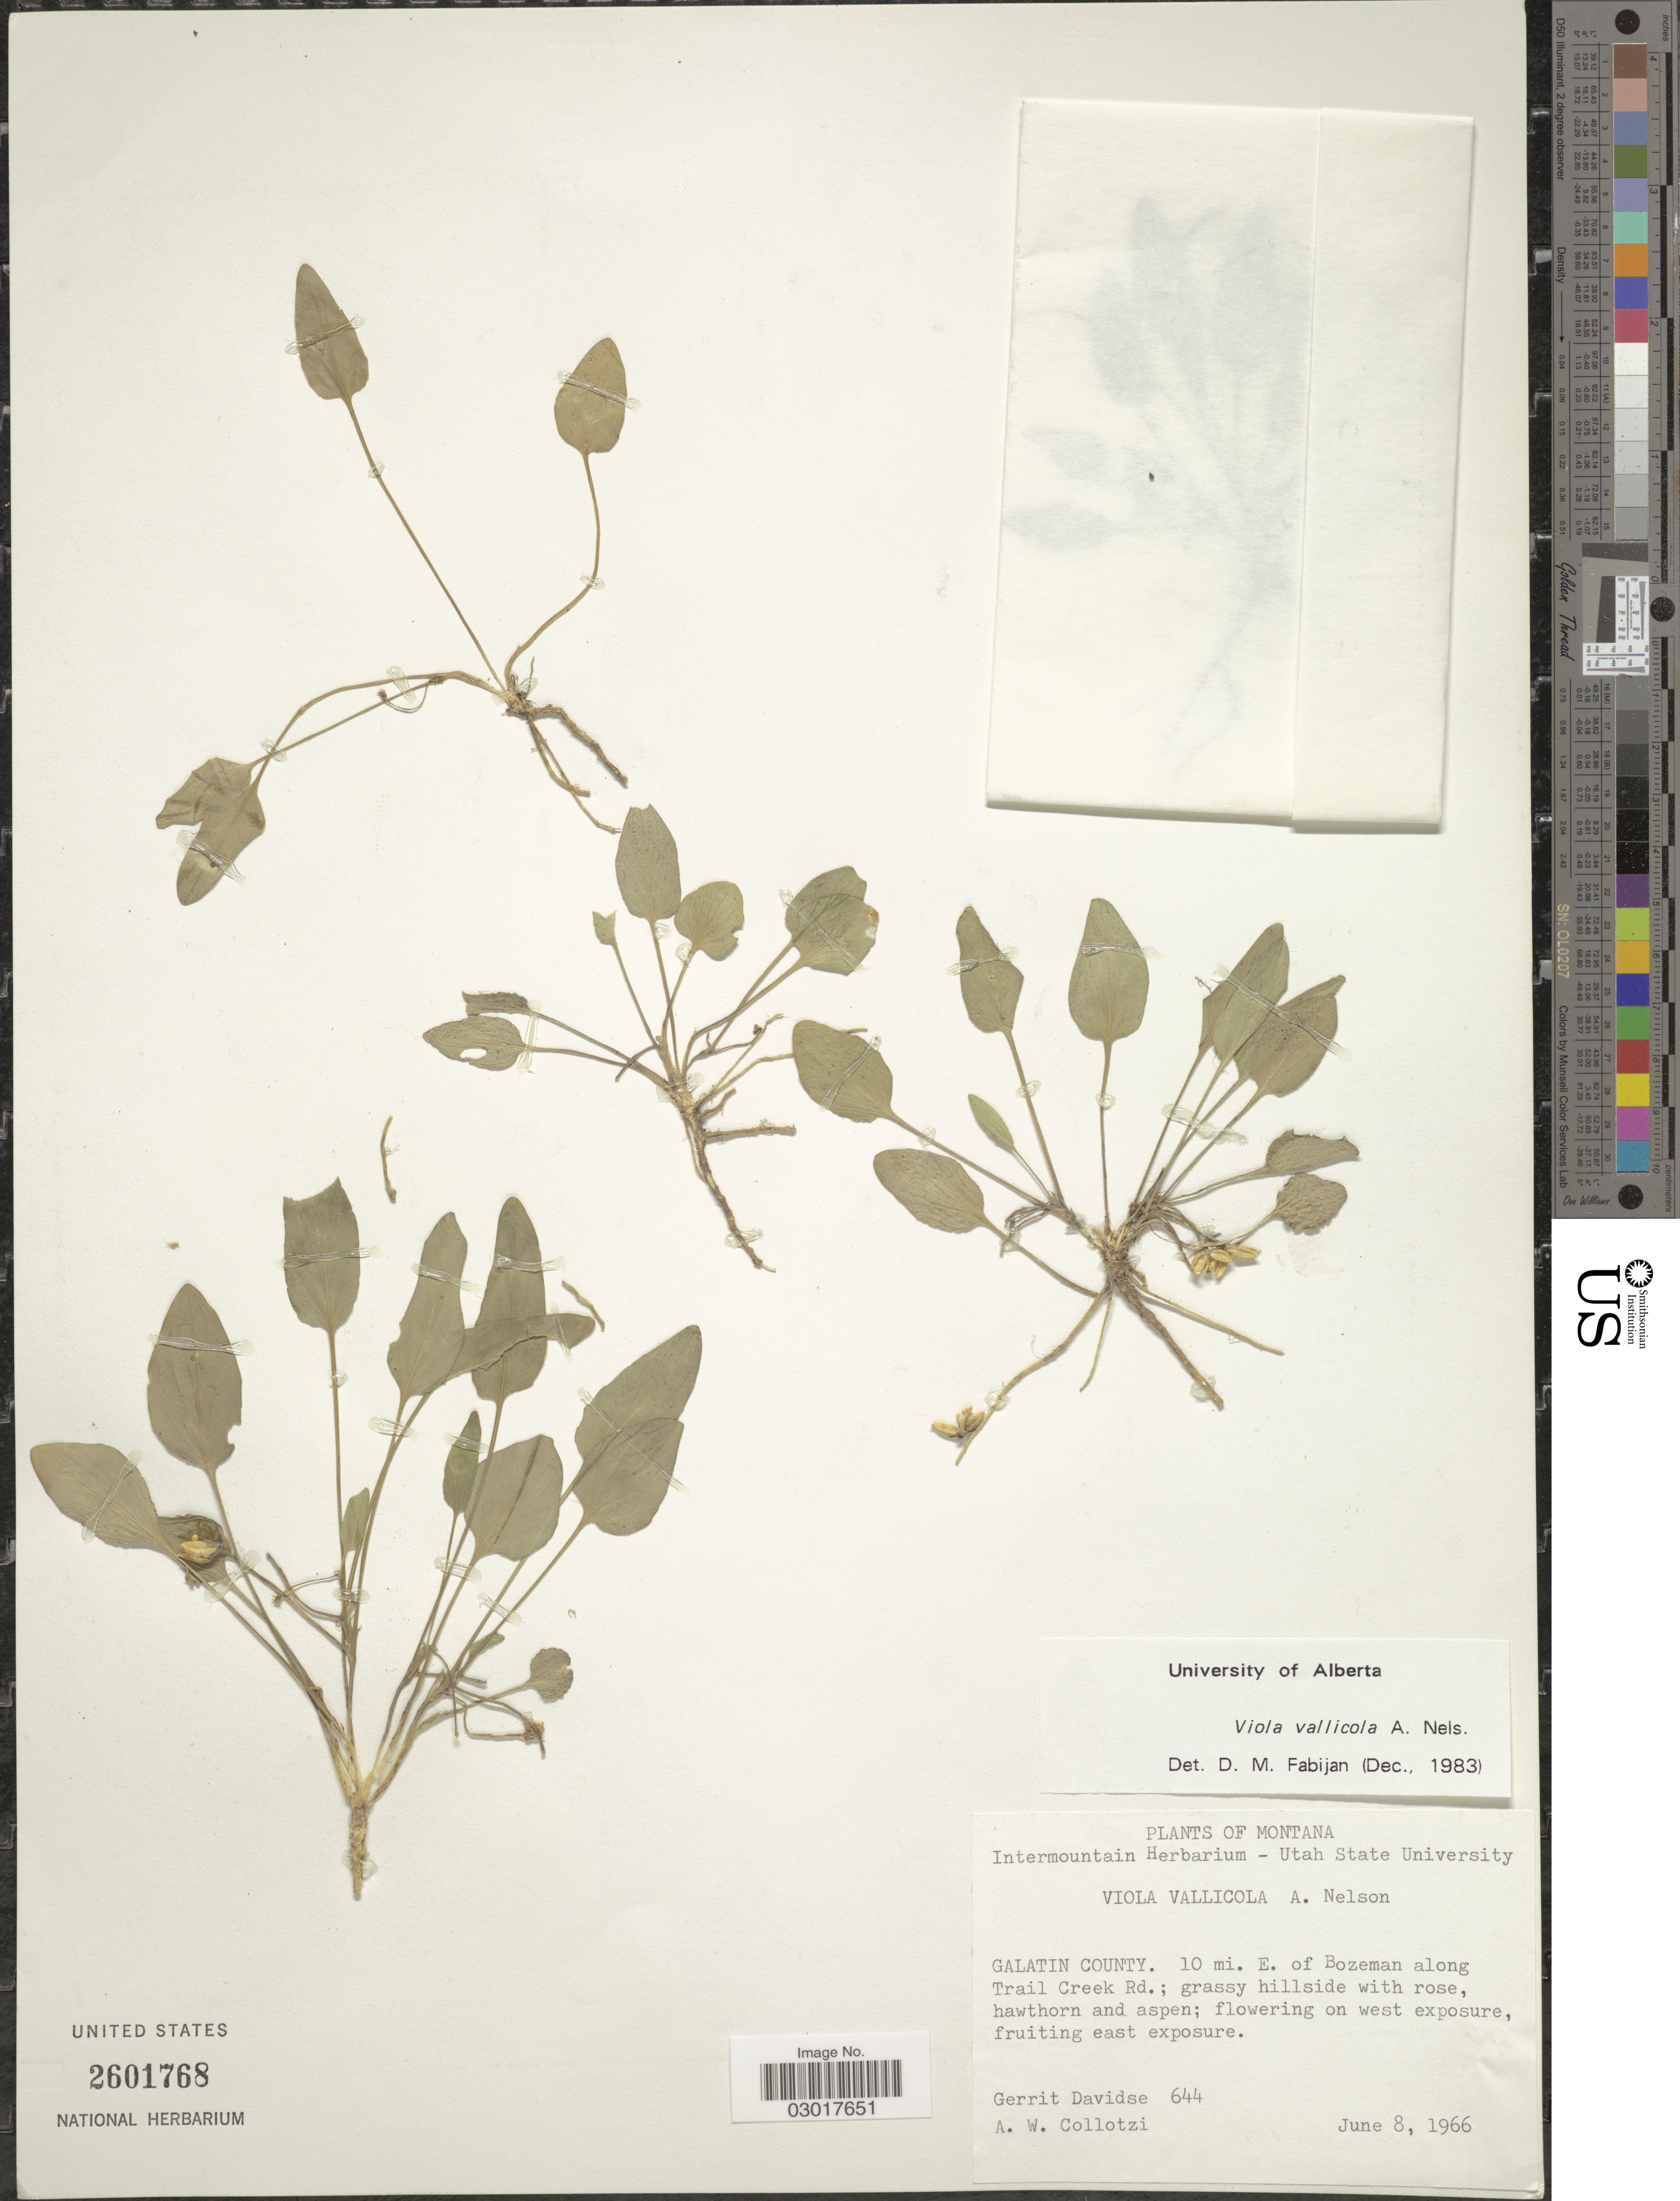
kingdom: Plantae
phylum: Tracheophyta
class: Magnoliopsida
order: Malpighiales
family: Violaceae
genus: Viola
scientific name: Viola vallicola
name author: A. Nelson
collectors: G. Davidse & A. W. Collotzi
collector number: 644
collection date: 1966-06-08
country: United States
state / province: Montana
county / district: Gallatin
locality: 10 mi. E. of Bozeman along Trail Creek Rd.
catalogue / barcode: US 2601768